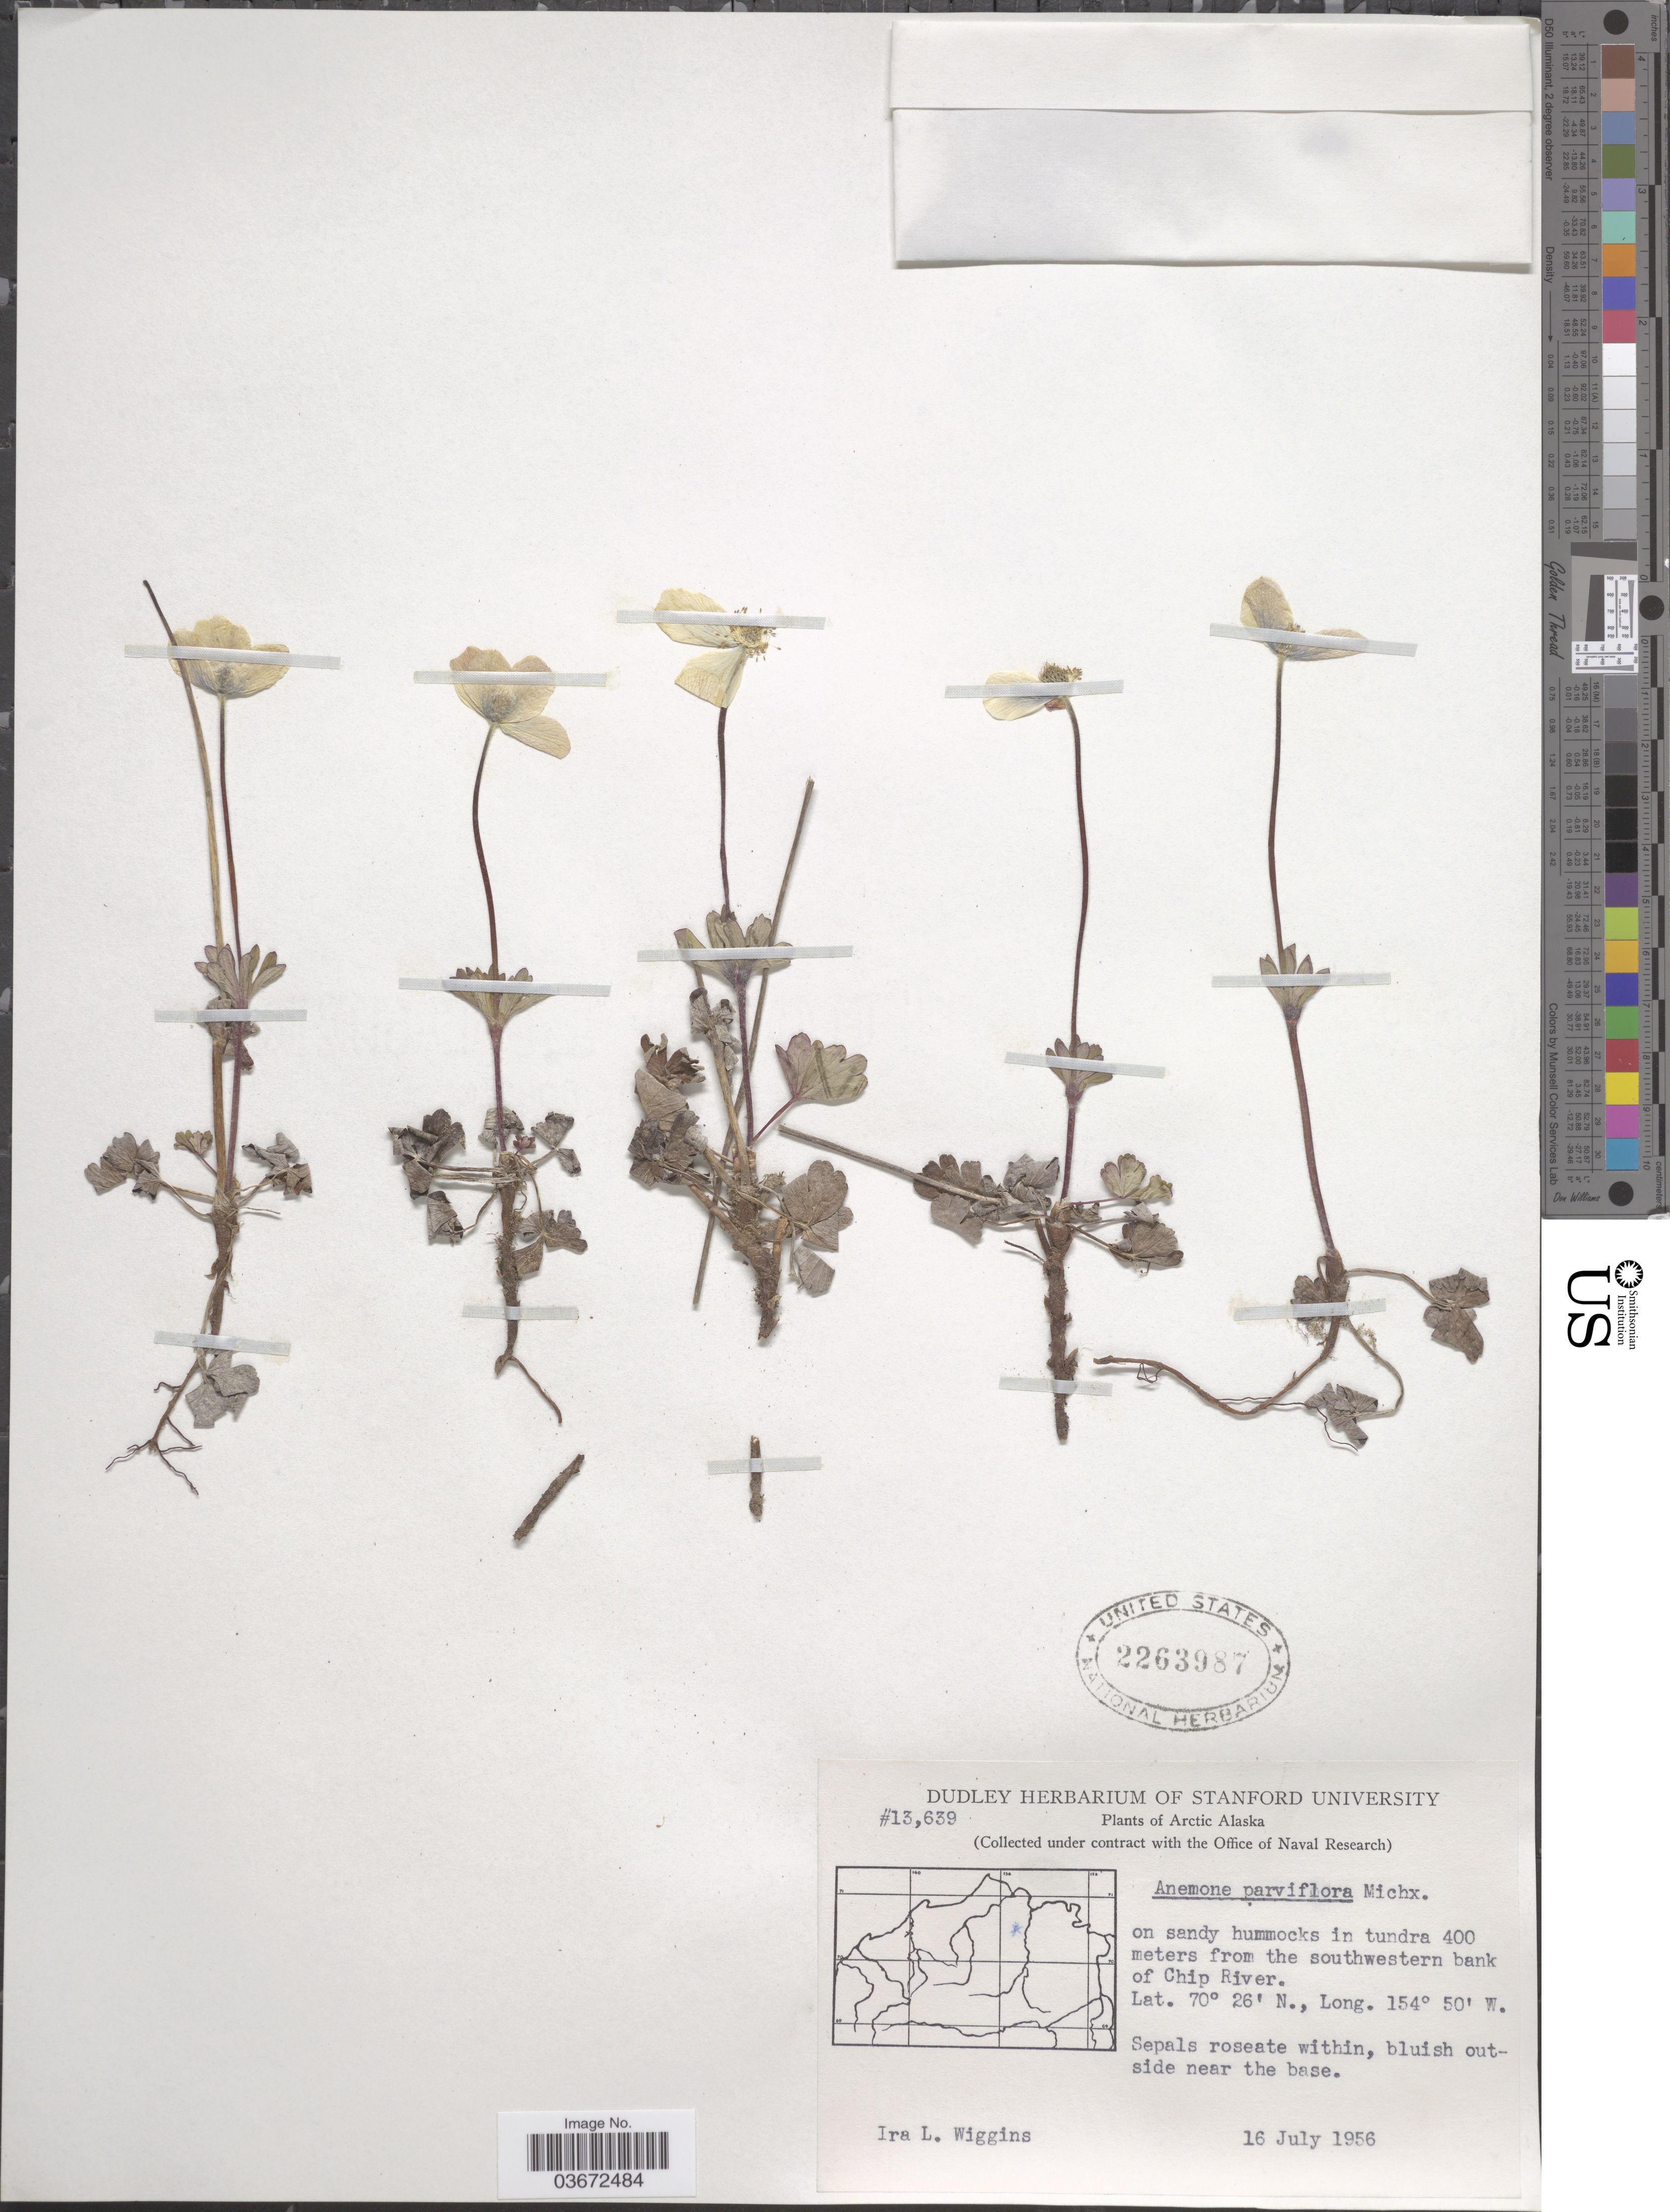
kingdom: Plantae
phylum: Tracheophyta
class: Magnoliopsida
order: Ranunculales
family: Ranunculaceae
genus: Anemone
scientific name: Anemone parviflora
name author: Michx.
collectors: I. L. Wiggins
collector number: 13639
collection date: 1956-07-16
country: United States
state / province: Alaska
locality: Arctic Alaska. In tundra 400 meters from the southwestern bank of Chip River.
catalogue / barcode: US 2263987